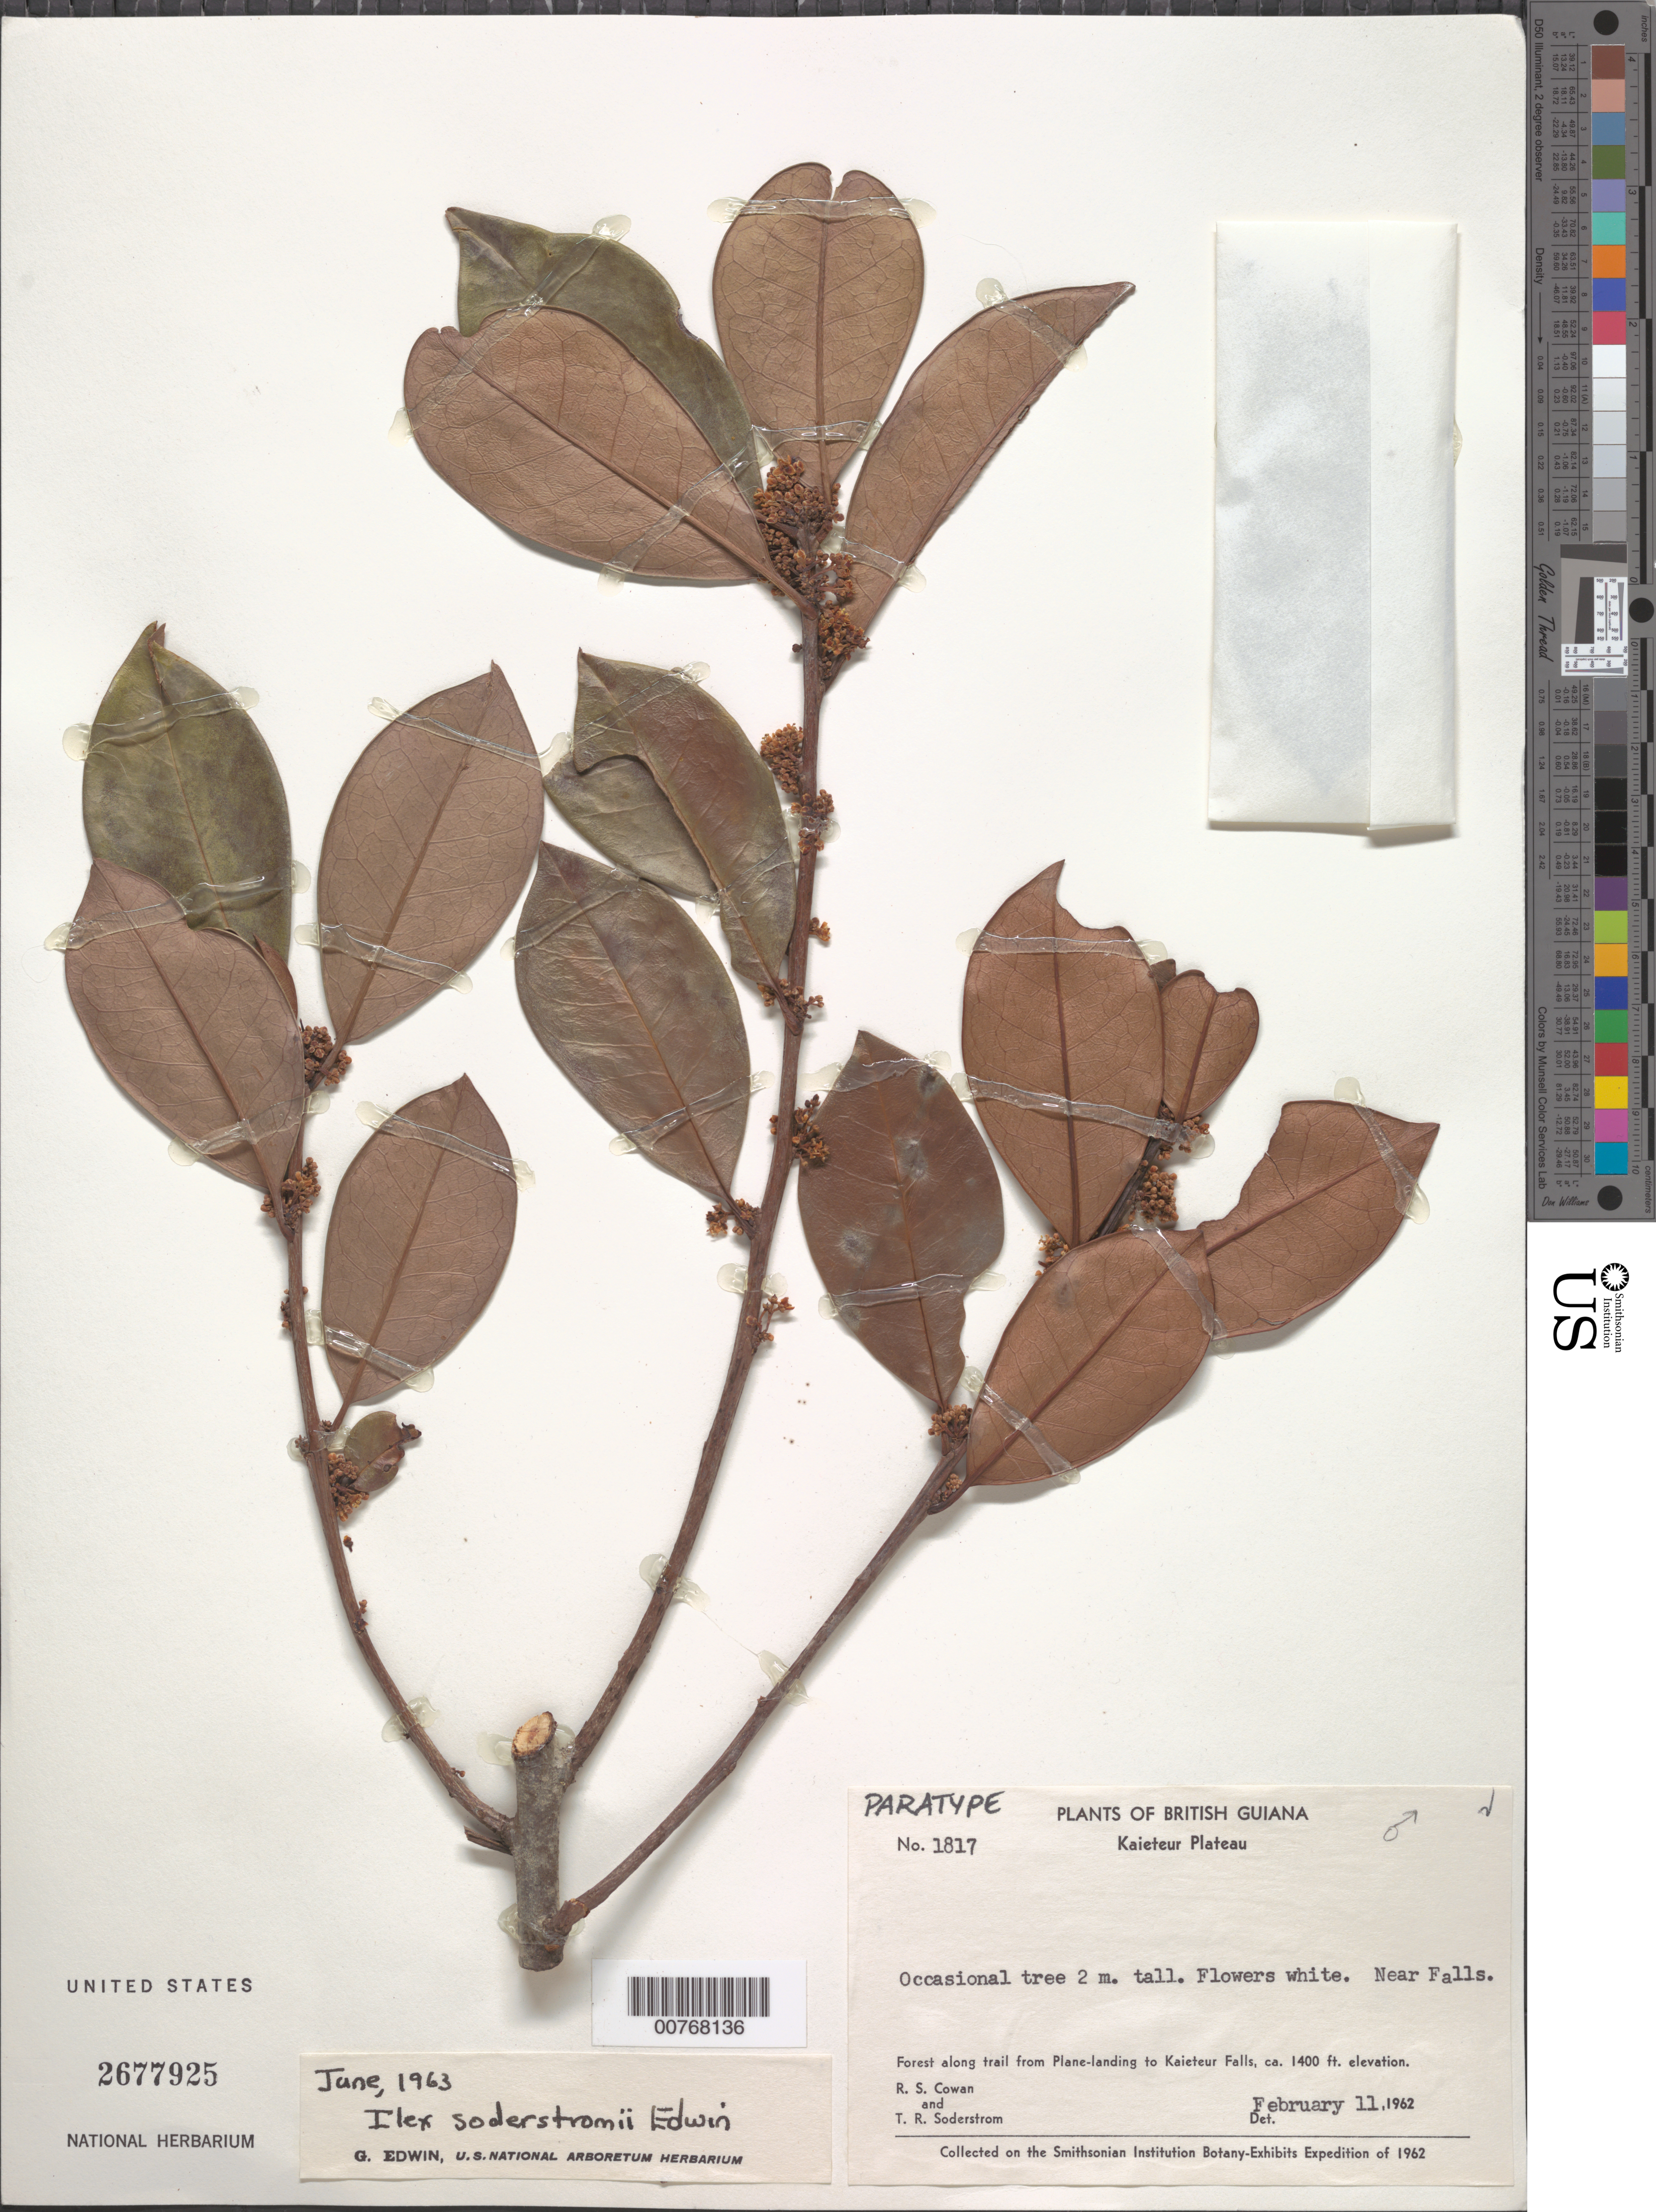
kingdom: Plantae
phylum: Tracheophyta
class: Magnoliopsida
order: Aquifoliales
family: Aquifoliaceae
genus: Ilex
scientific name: Ilex soderstromii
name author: Edwin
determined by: Edwin, G.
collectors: R. S. Cowan & T. R. Soderstrom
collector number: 1817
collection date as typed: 11-Feb-62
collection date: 1962-02-11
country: Guyana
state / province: Potaro-Siparuni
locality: Kaieteur Plateau, along trail from plane landing to Kaieteur Falls; near the Falls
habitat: Near falls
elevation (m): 427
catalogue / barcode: US 2677925